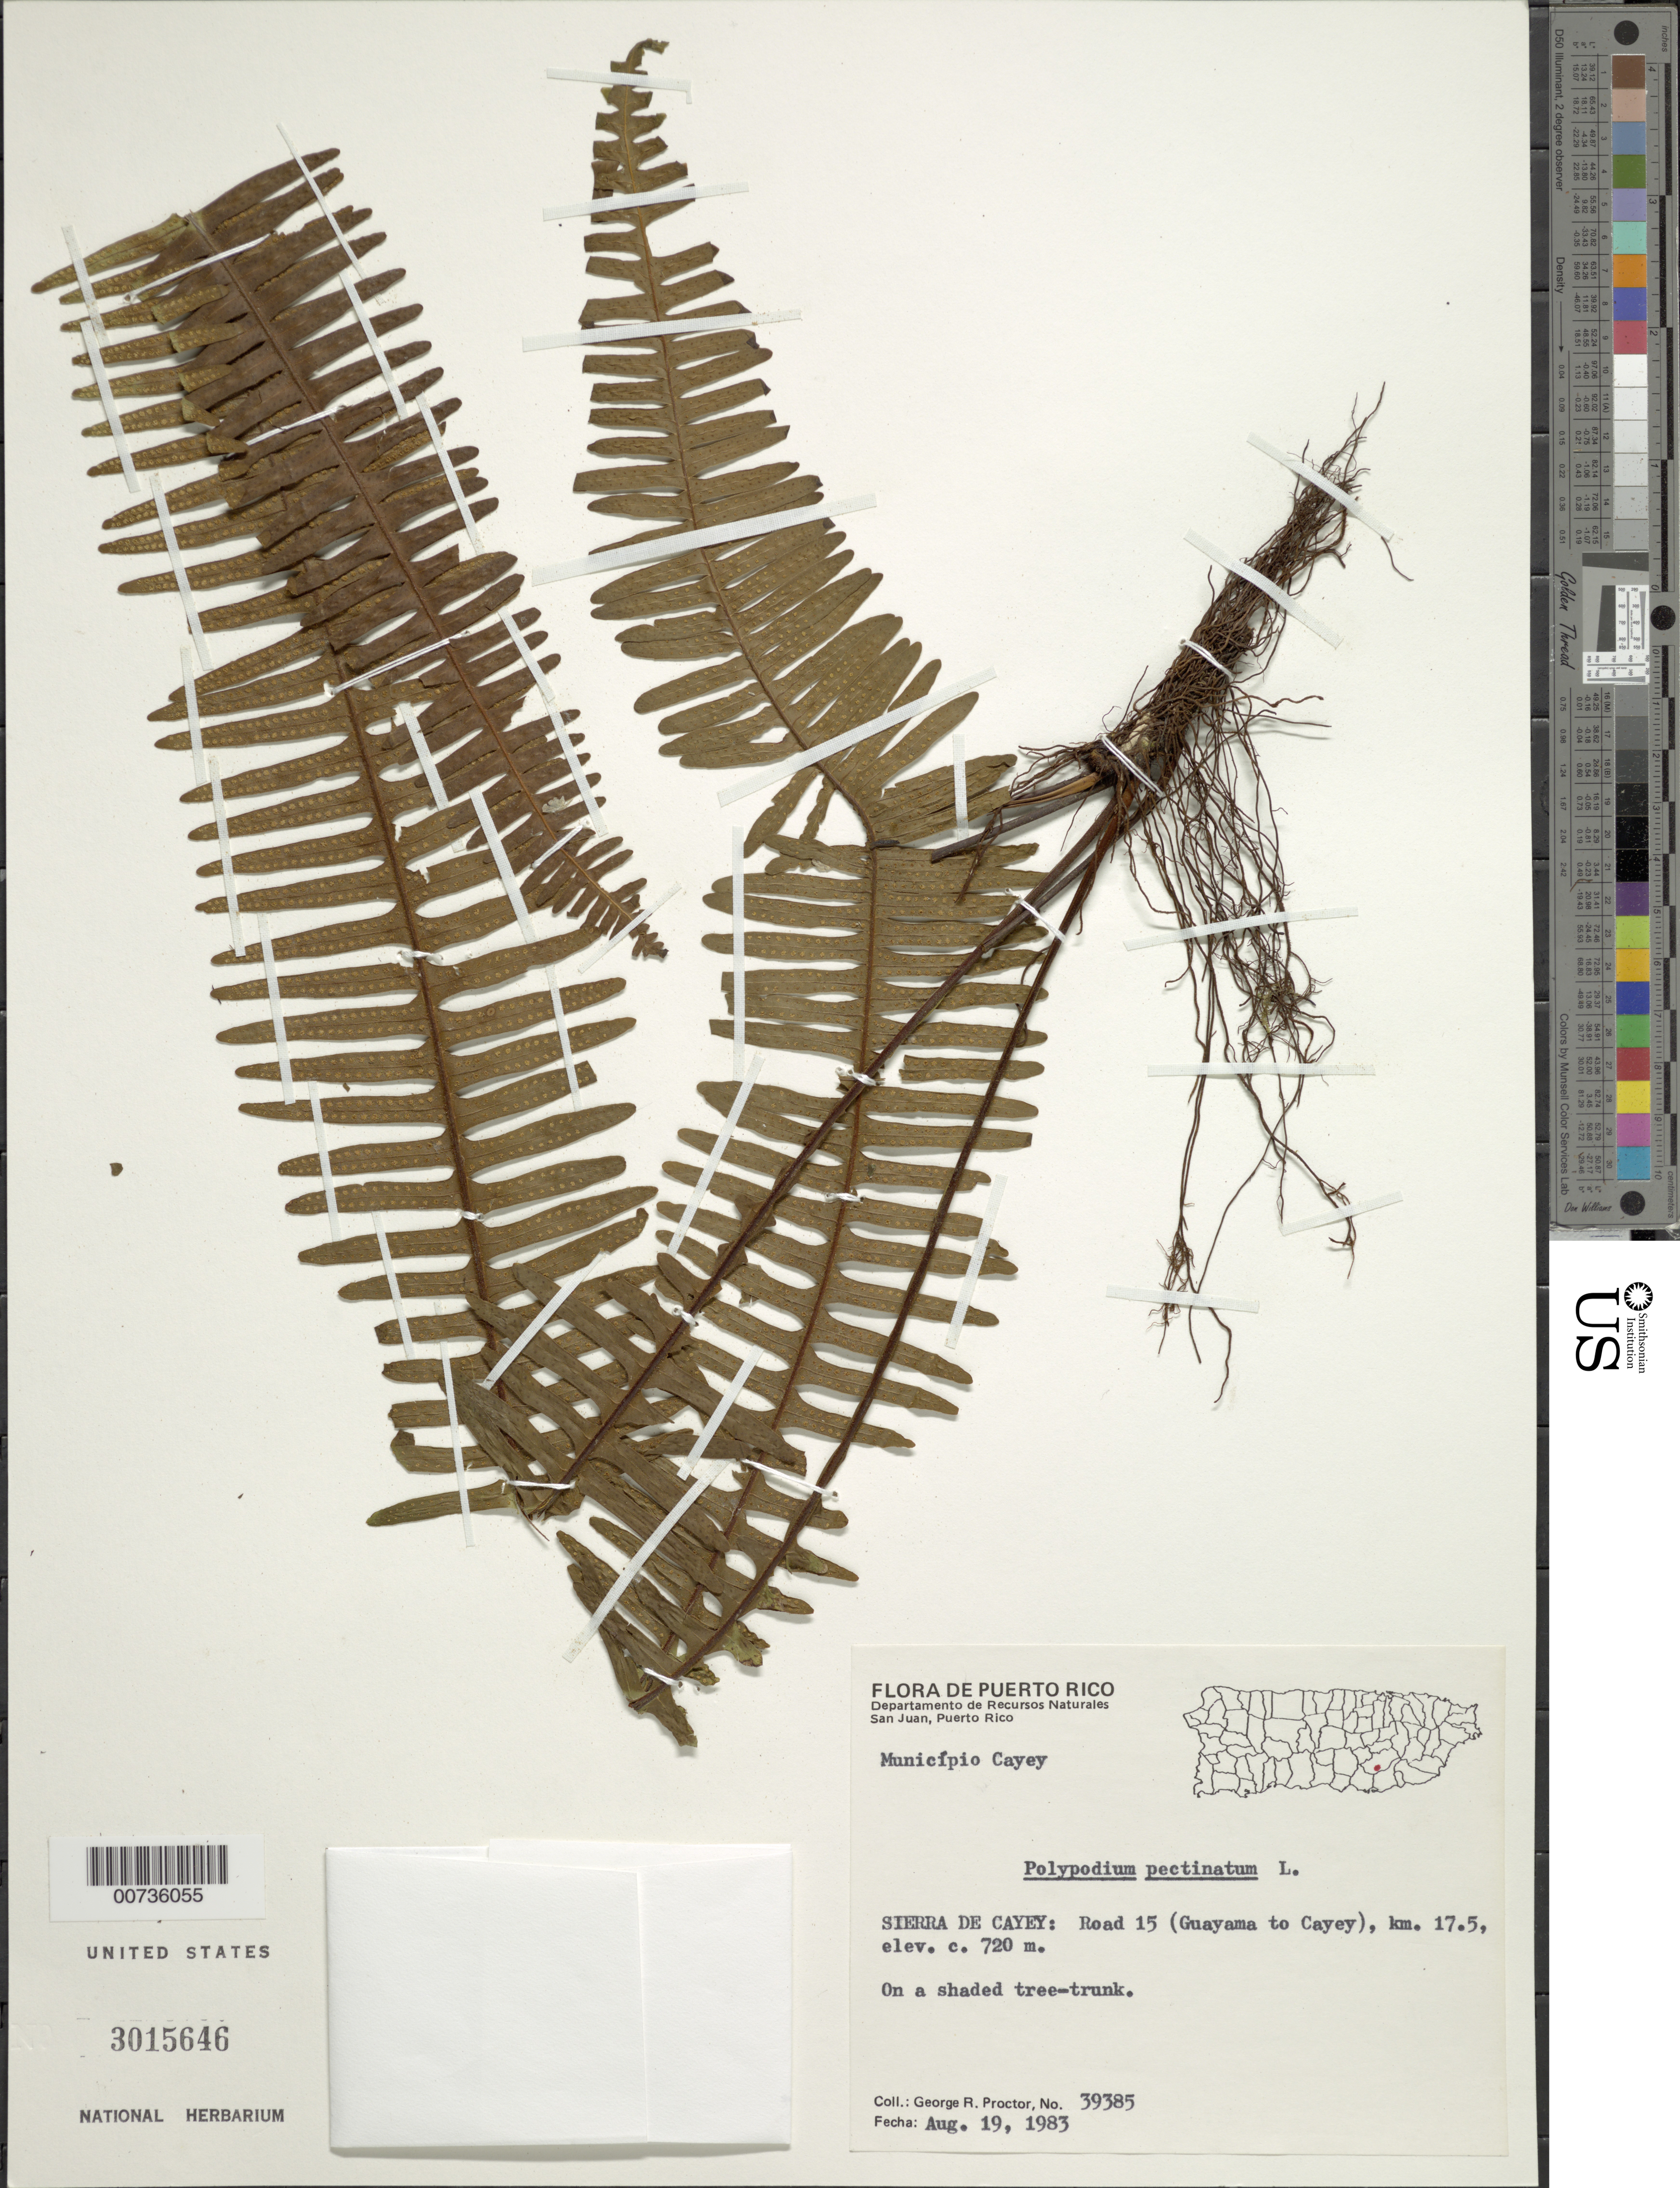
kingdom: Plantae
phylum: Tracheophyta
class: Polypodiopsida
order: Polypodiales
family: Polypodiaceae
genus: Pecluma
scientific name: Pecluma pectinata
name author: (L.) M.G. Price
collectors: G. R. Proctor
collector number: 39385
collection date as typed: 19 Aug 1983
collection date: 1983-08-19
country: Puerto Rico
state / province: Cayey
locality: Sierra de Cayey: Road 15 (Guayama to Cayey), Km. 17.5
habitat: On a shaded tree-trunk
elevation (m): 720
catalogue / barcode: US 3015646